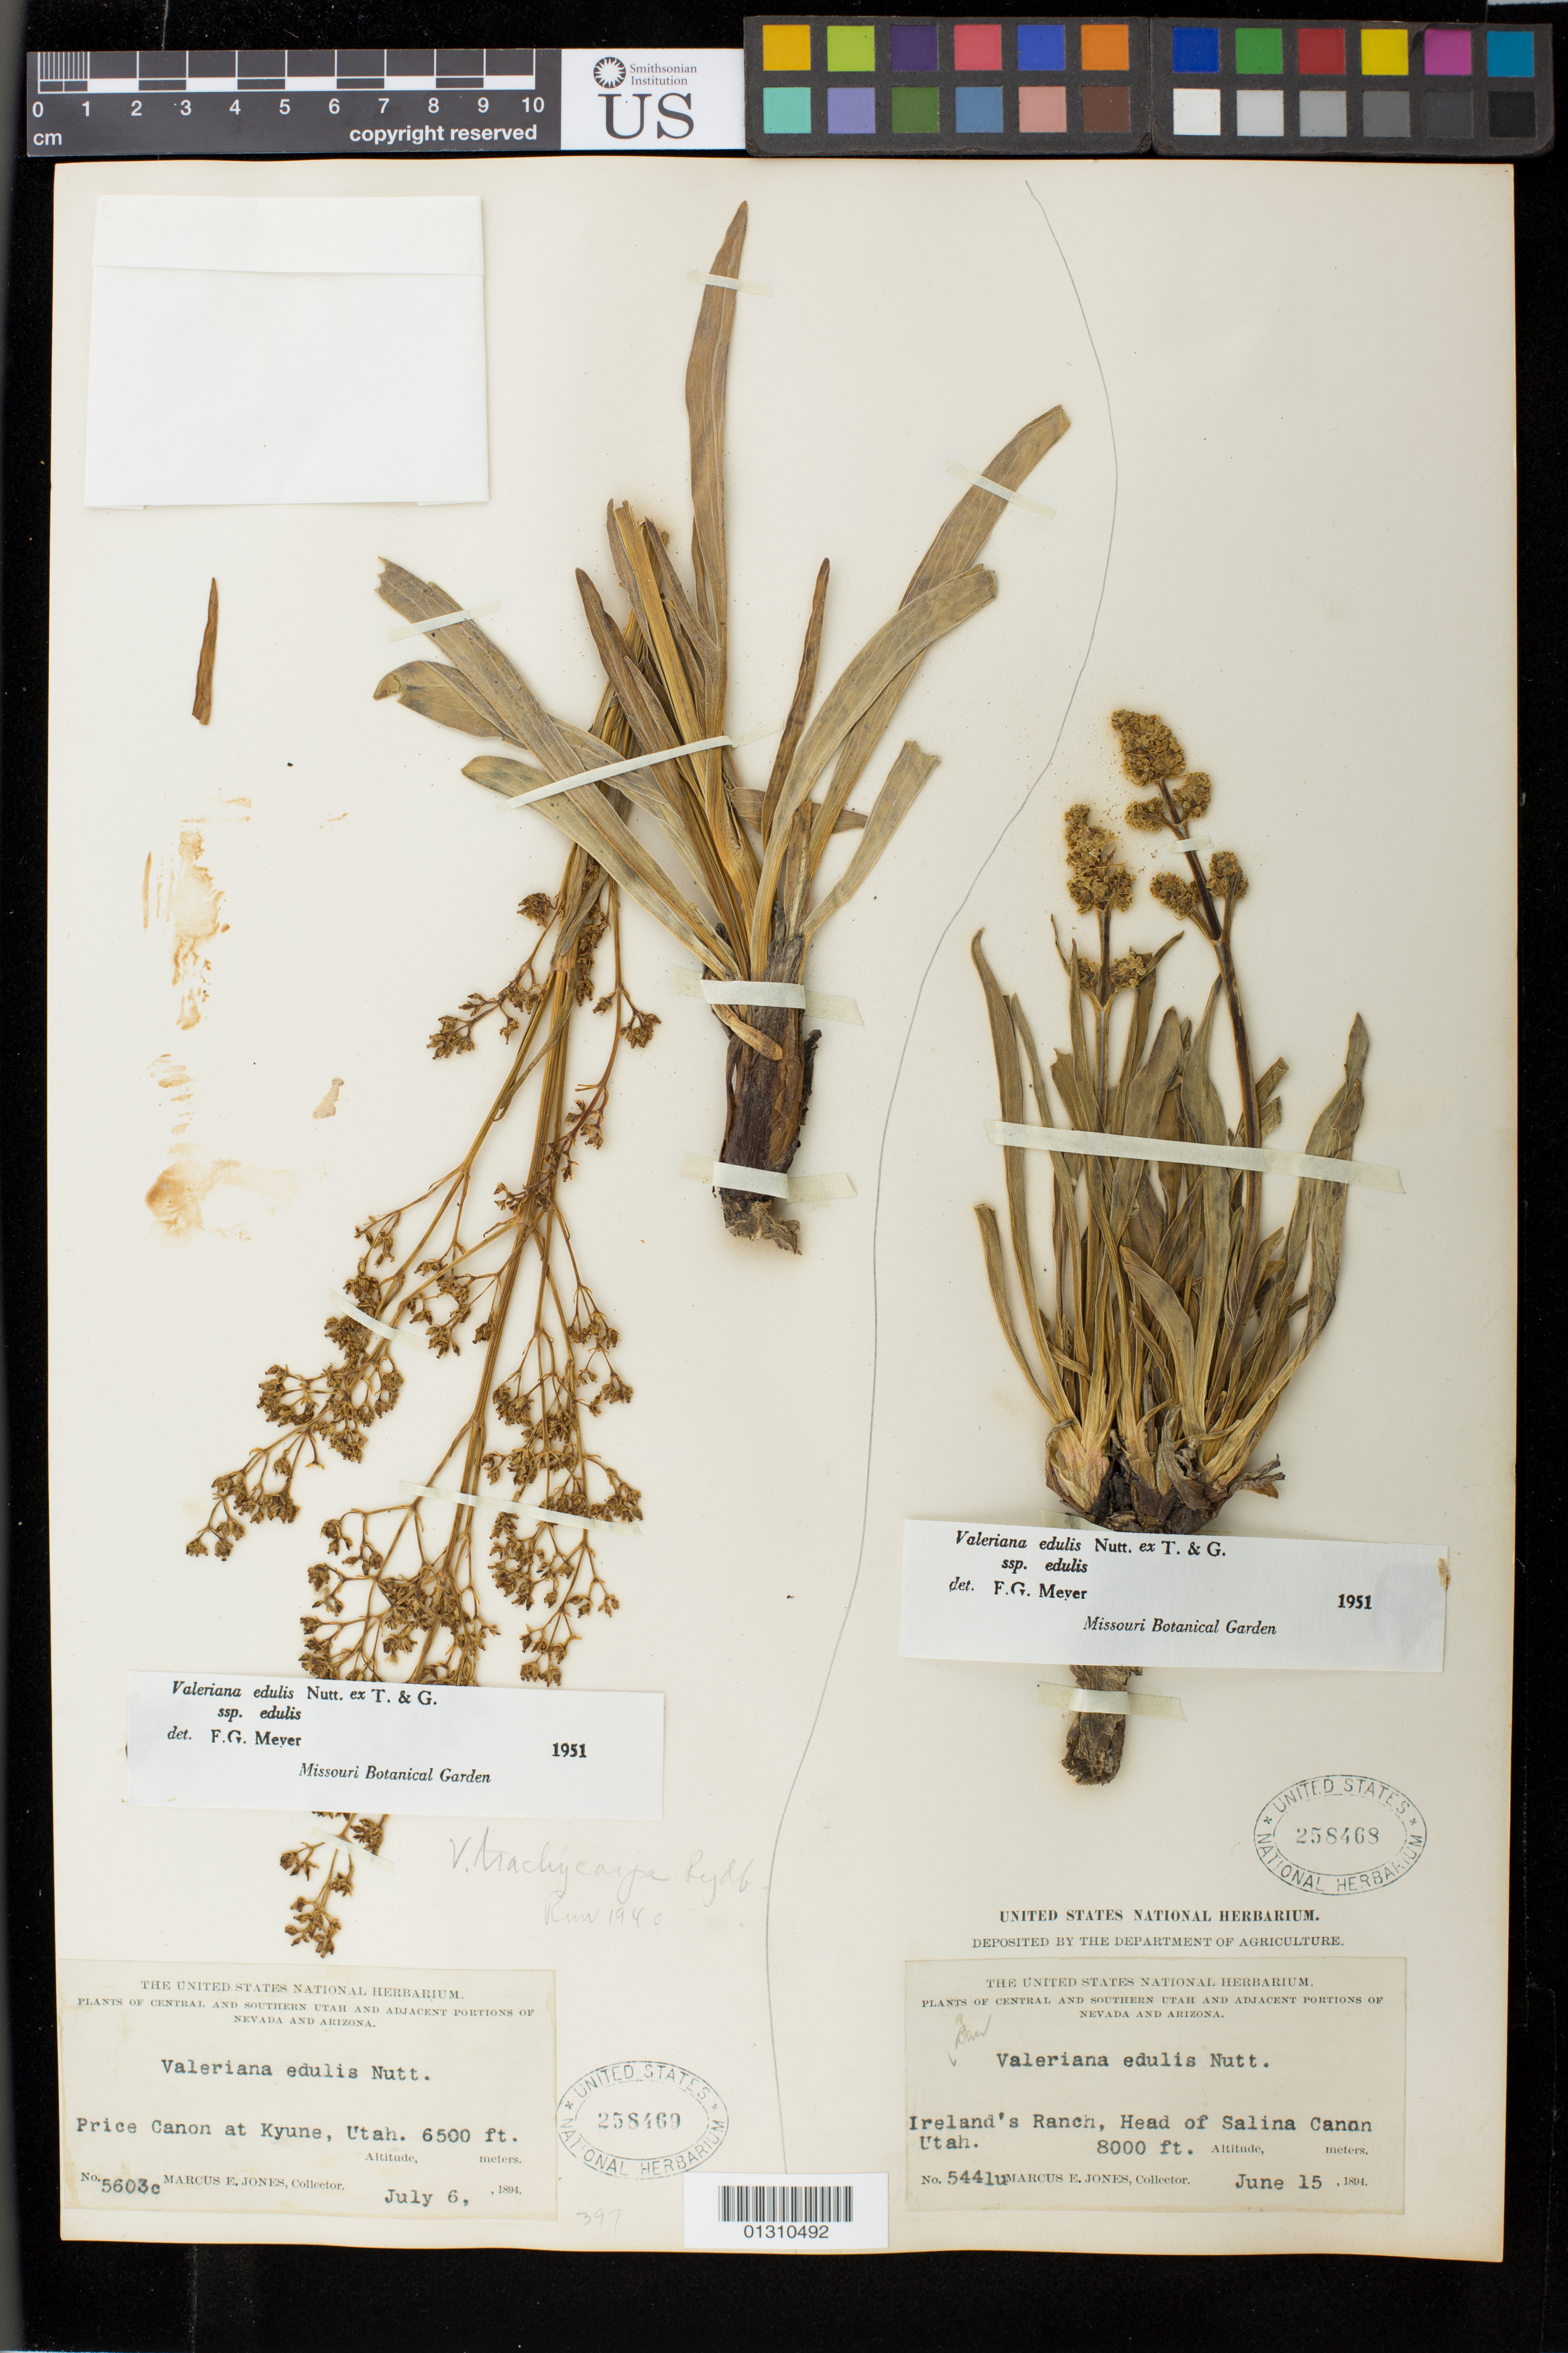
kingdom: Plantae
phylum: Tracheophyta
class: Magnoliopsida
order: Dipsacales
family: Caprifoliaceae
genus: Valeriana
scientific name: Valeriana edulis subsp. edulis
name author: Nutt.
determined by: Meyer, F. G.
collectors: M. E. Jones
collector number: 5441u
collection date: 1894-06-15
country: United States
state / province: Utah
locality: Ireland's Ranch, Head of Salina Canon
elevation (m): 2438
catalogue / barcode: US 258468